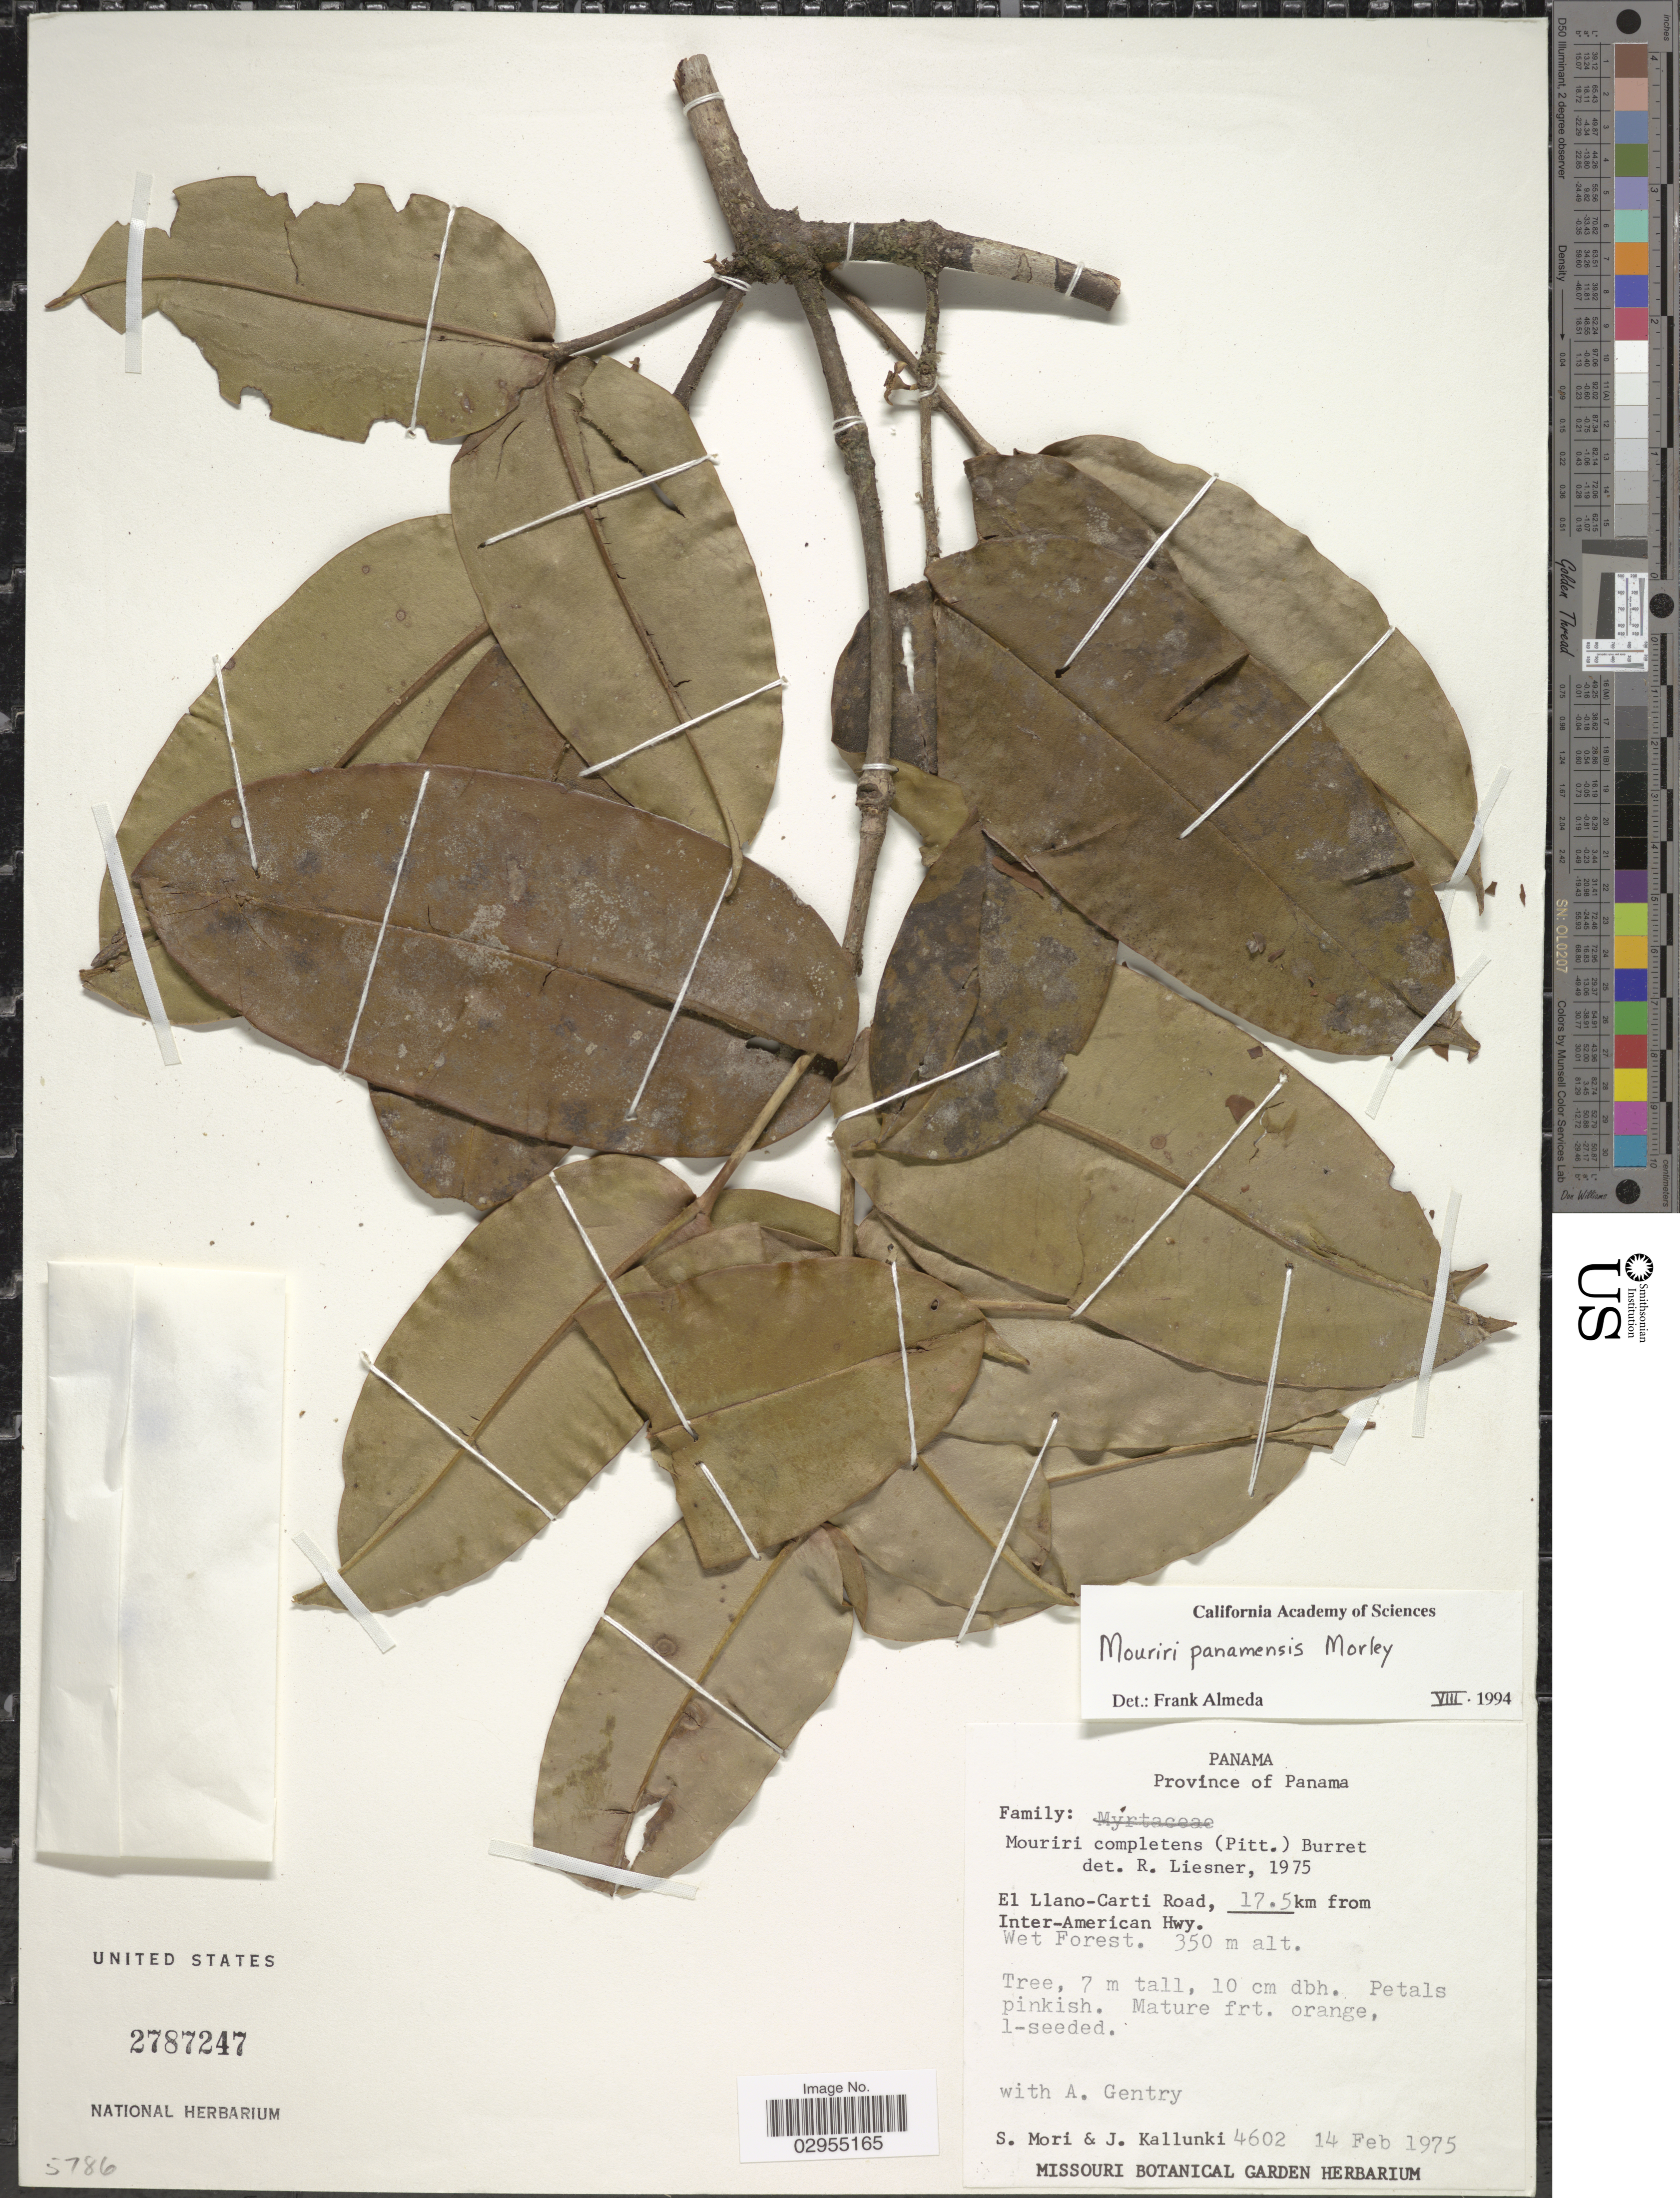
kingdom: Plantae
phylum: Tracheophyta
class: Magnoliopsida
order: Myrtales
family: Melastomataceae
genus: Mouriri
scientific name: Mouriri panamensis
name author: Morley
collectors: S. Mori & J. Kallunki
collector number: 4602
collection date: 1975-02-14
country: Panama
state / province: Panamá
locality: El Llano-Carti Road, 17.5km from Inter-American Hwy. Wet forest.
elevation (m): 350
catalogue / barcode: US 2787247